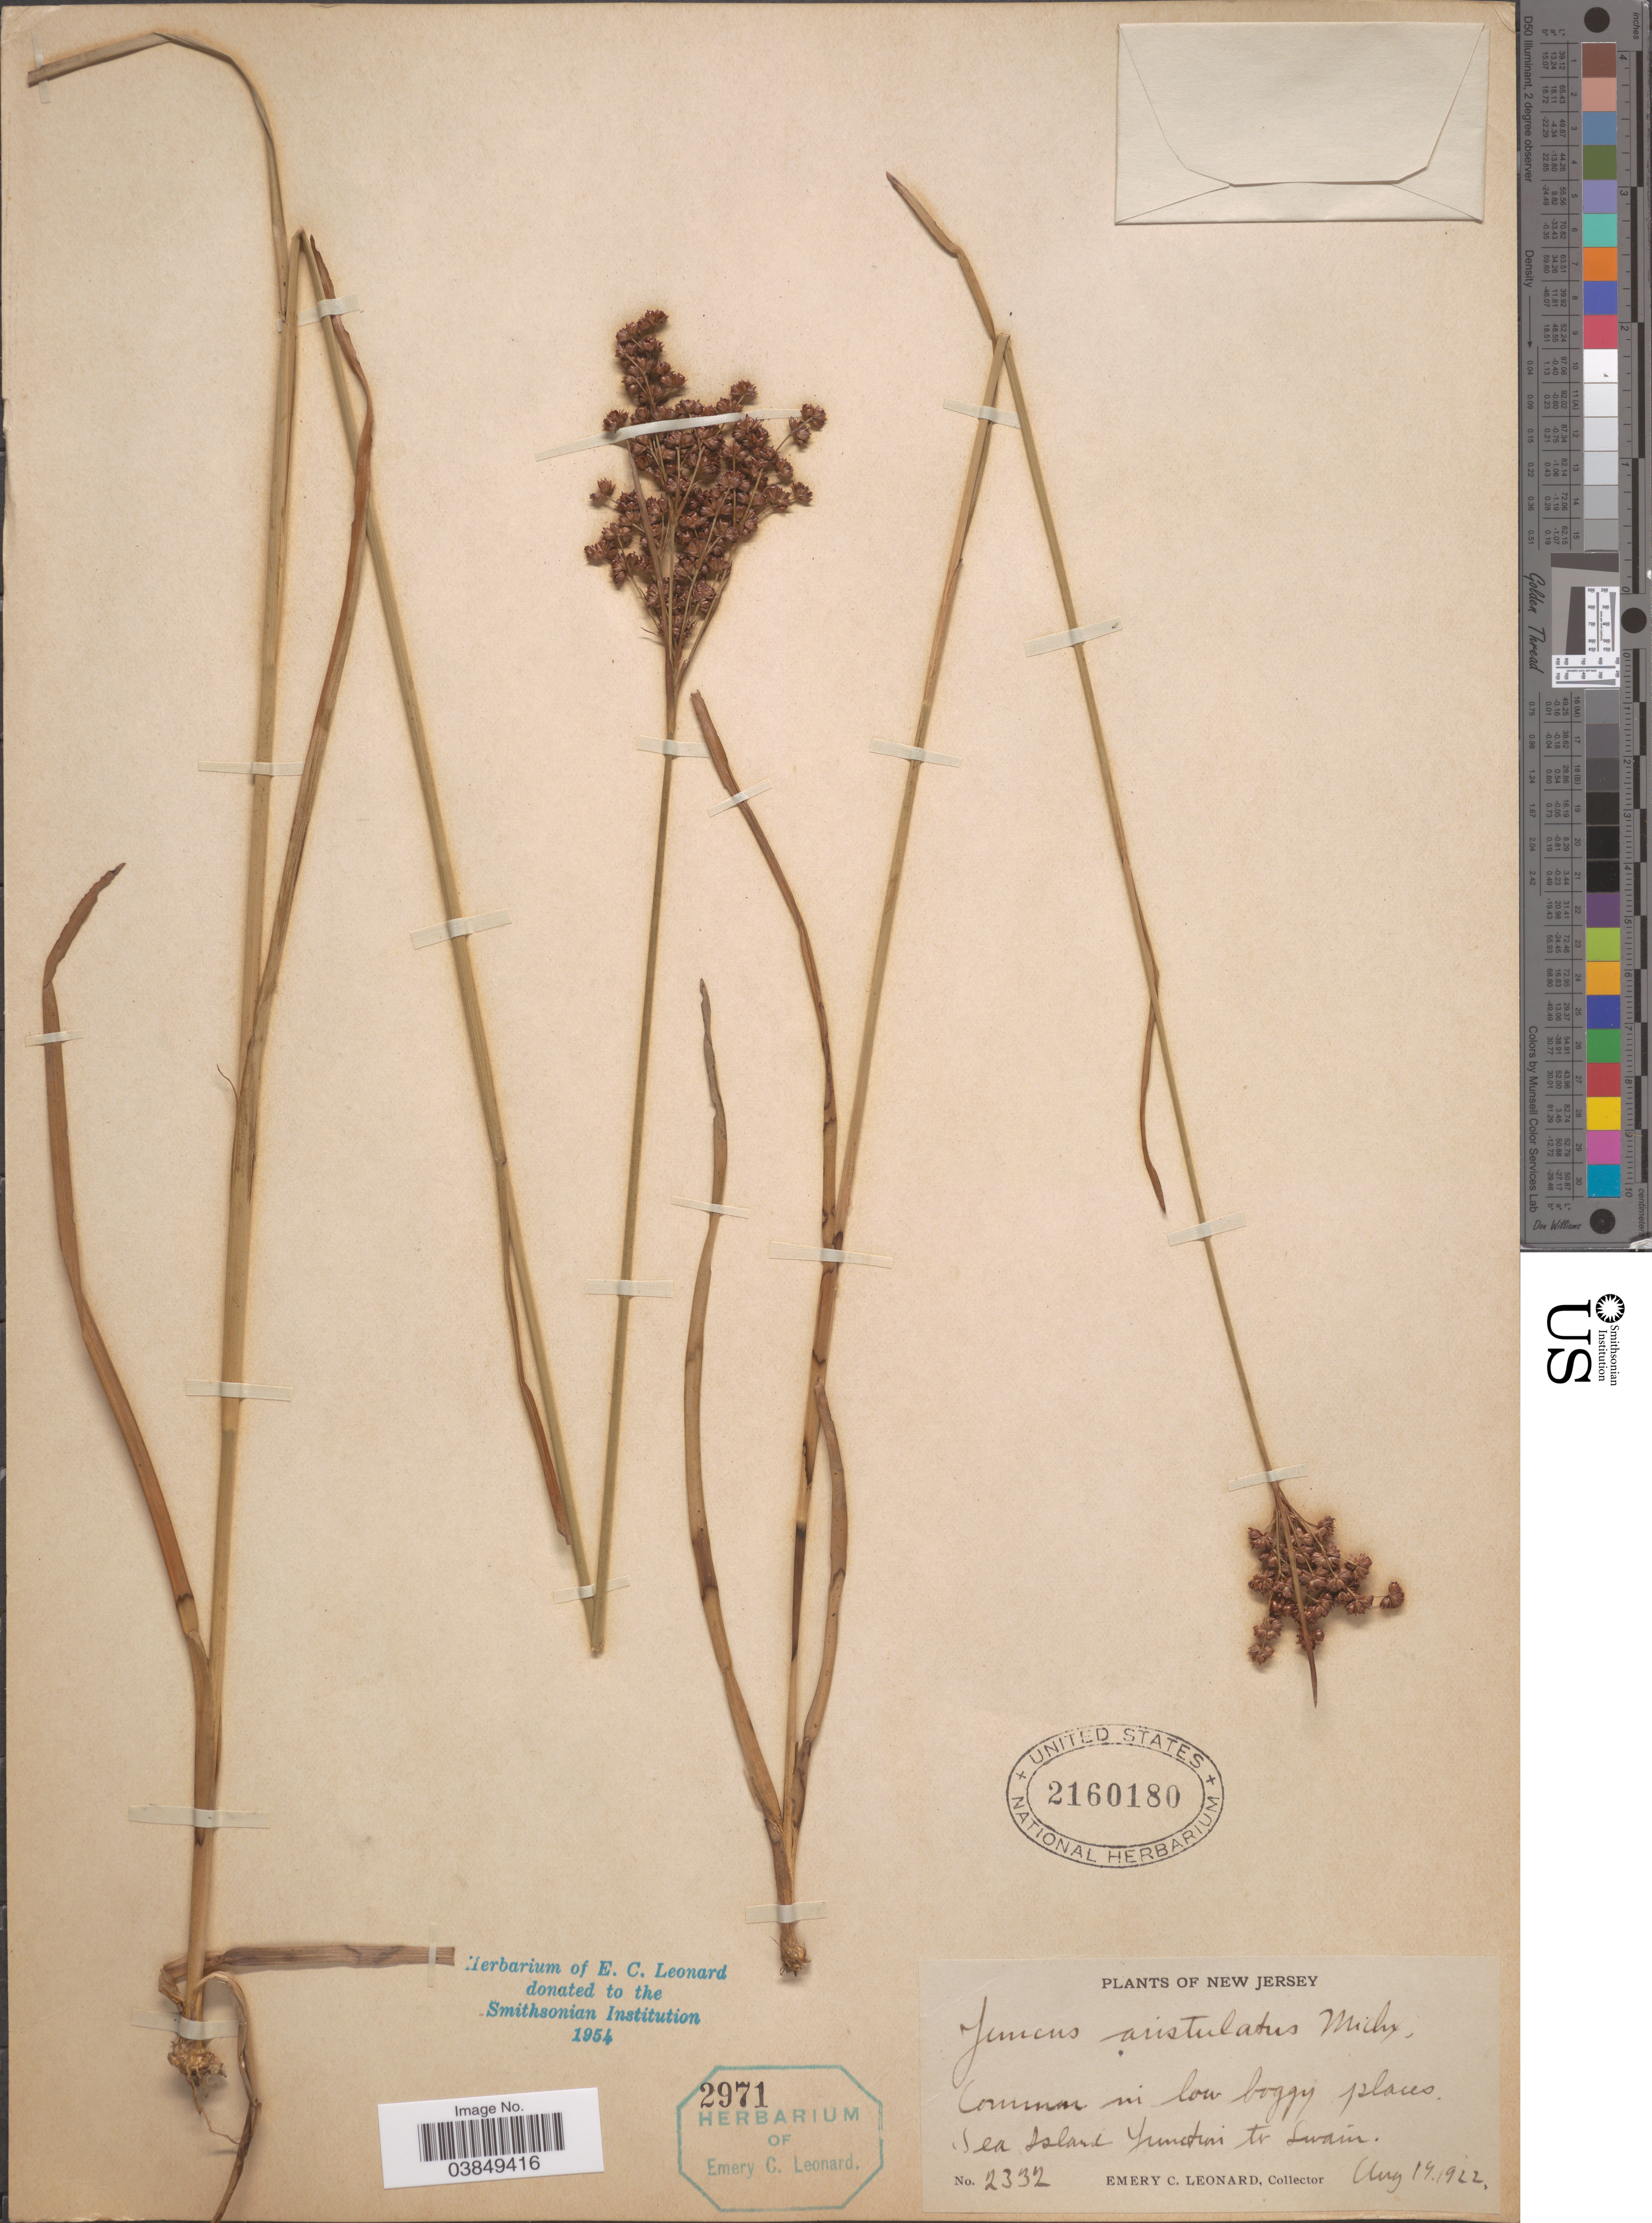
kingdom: Plantae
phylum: Tracheophyta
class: Liliopsida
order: Poales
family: Juncaceae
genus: Juncus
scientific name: Juncus aristulatus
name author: Michx.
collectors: E. C. Leonard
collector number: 2332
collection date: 1922-08-19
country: United States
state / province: New Jersey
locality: Sea Island Junction to Swain.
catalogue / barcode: US 2160180